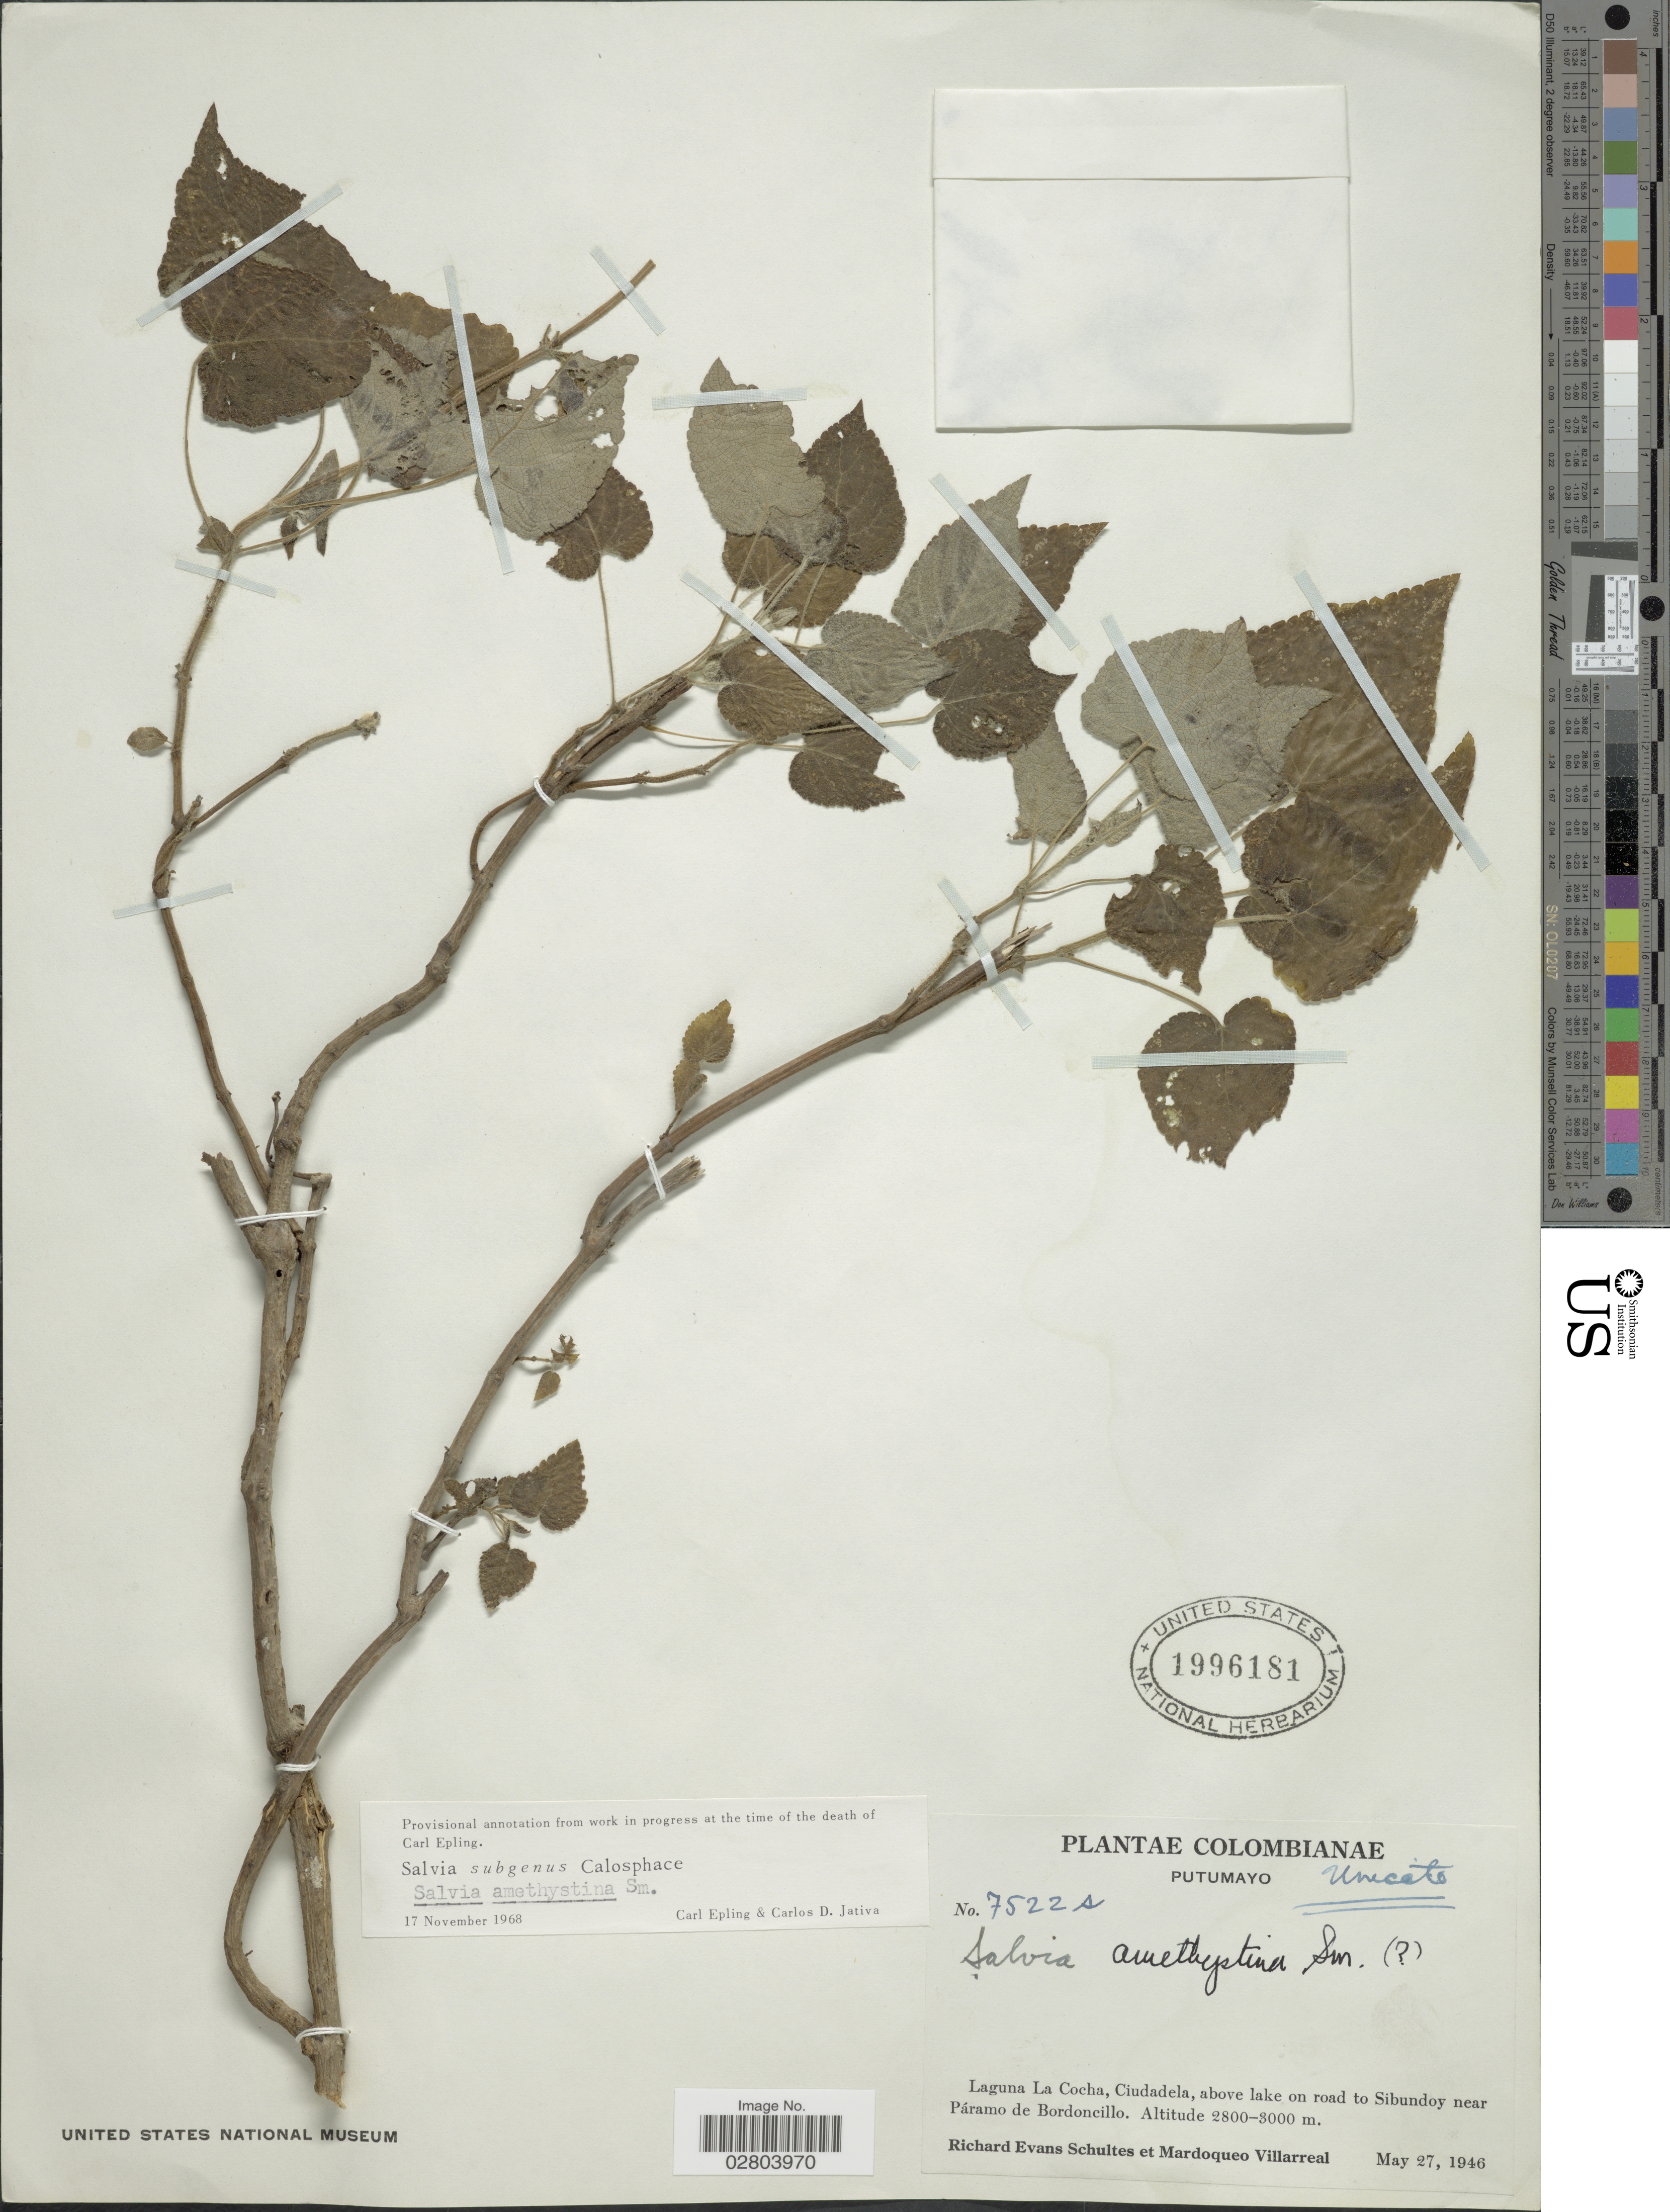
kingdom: Plantae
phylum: Tracheophyta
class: Magnoliopsida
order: Lamiales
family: Lamiaceae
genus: Salvia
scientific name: Salvia amethystina subsp. amethystina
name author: Sm.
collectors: R. E. Schultes & M. Villarreal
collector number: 7522s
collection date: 1946-05-27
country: Colombia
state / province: Putumayo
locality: Laguna La Cocha, Ciudadela, above lake on road to Sibundoy near Páramo de Bordoncillo.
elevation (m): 2800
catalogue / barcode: US 1996181